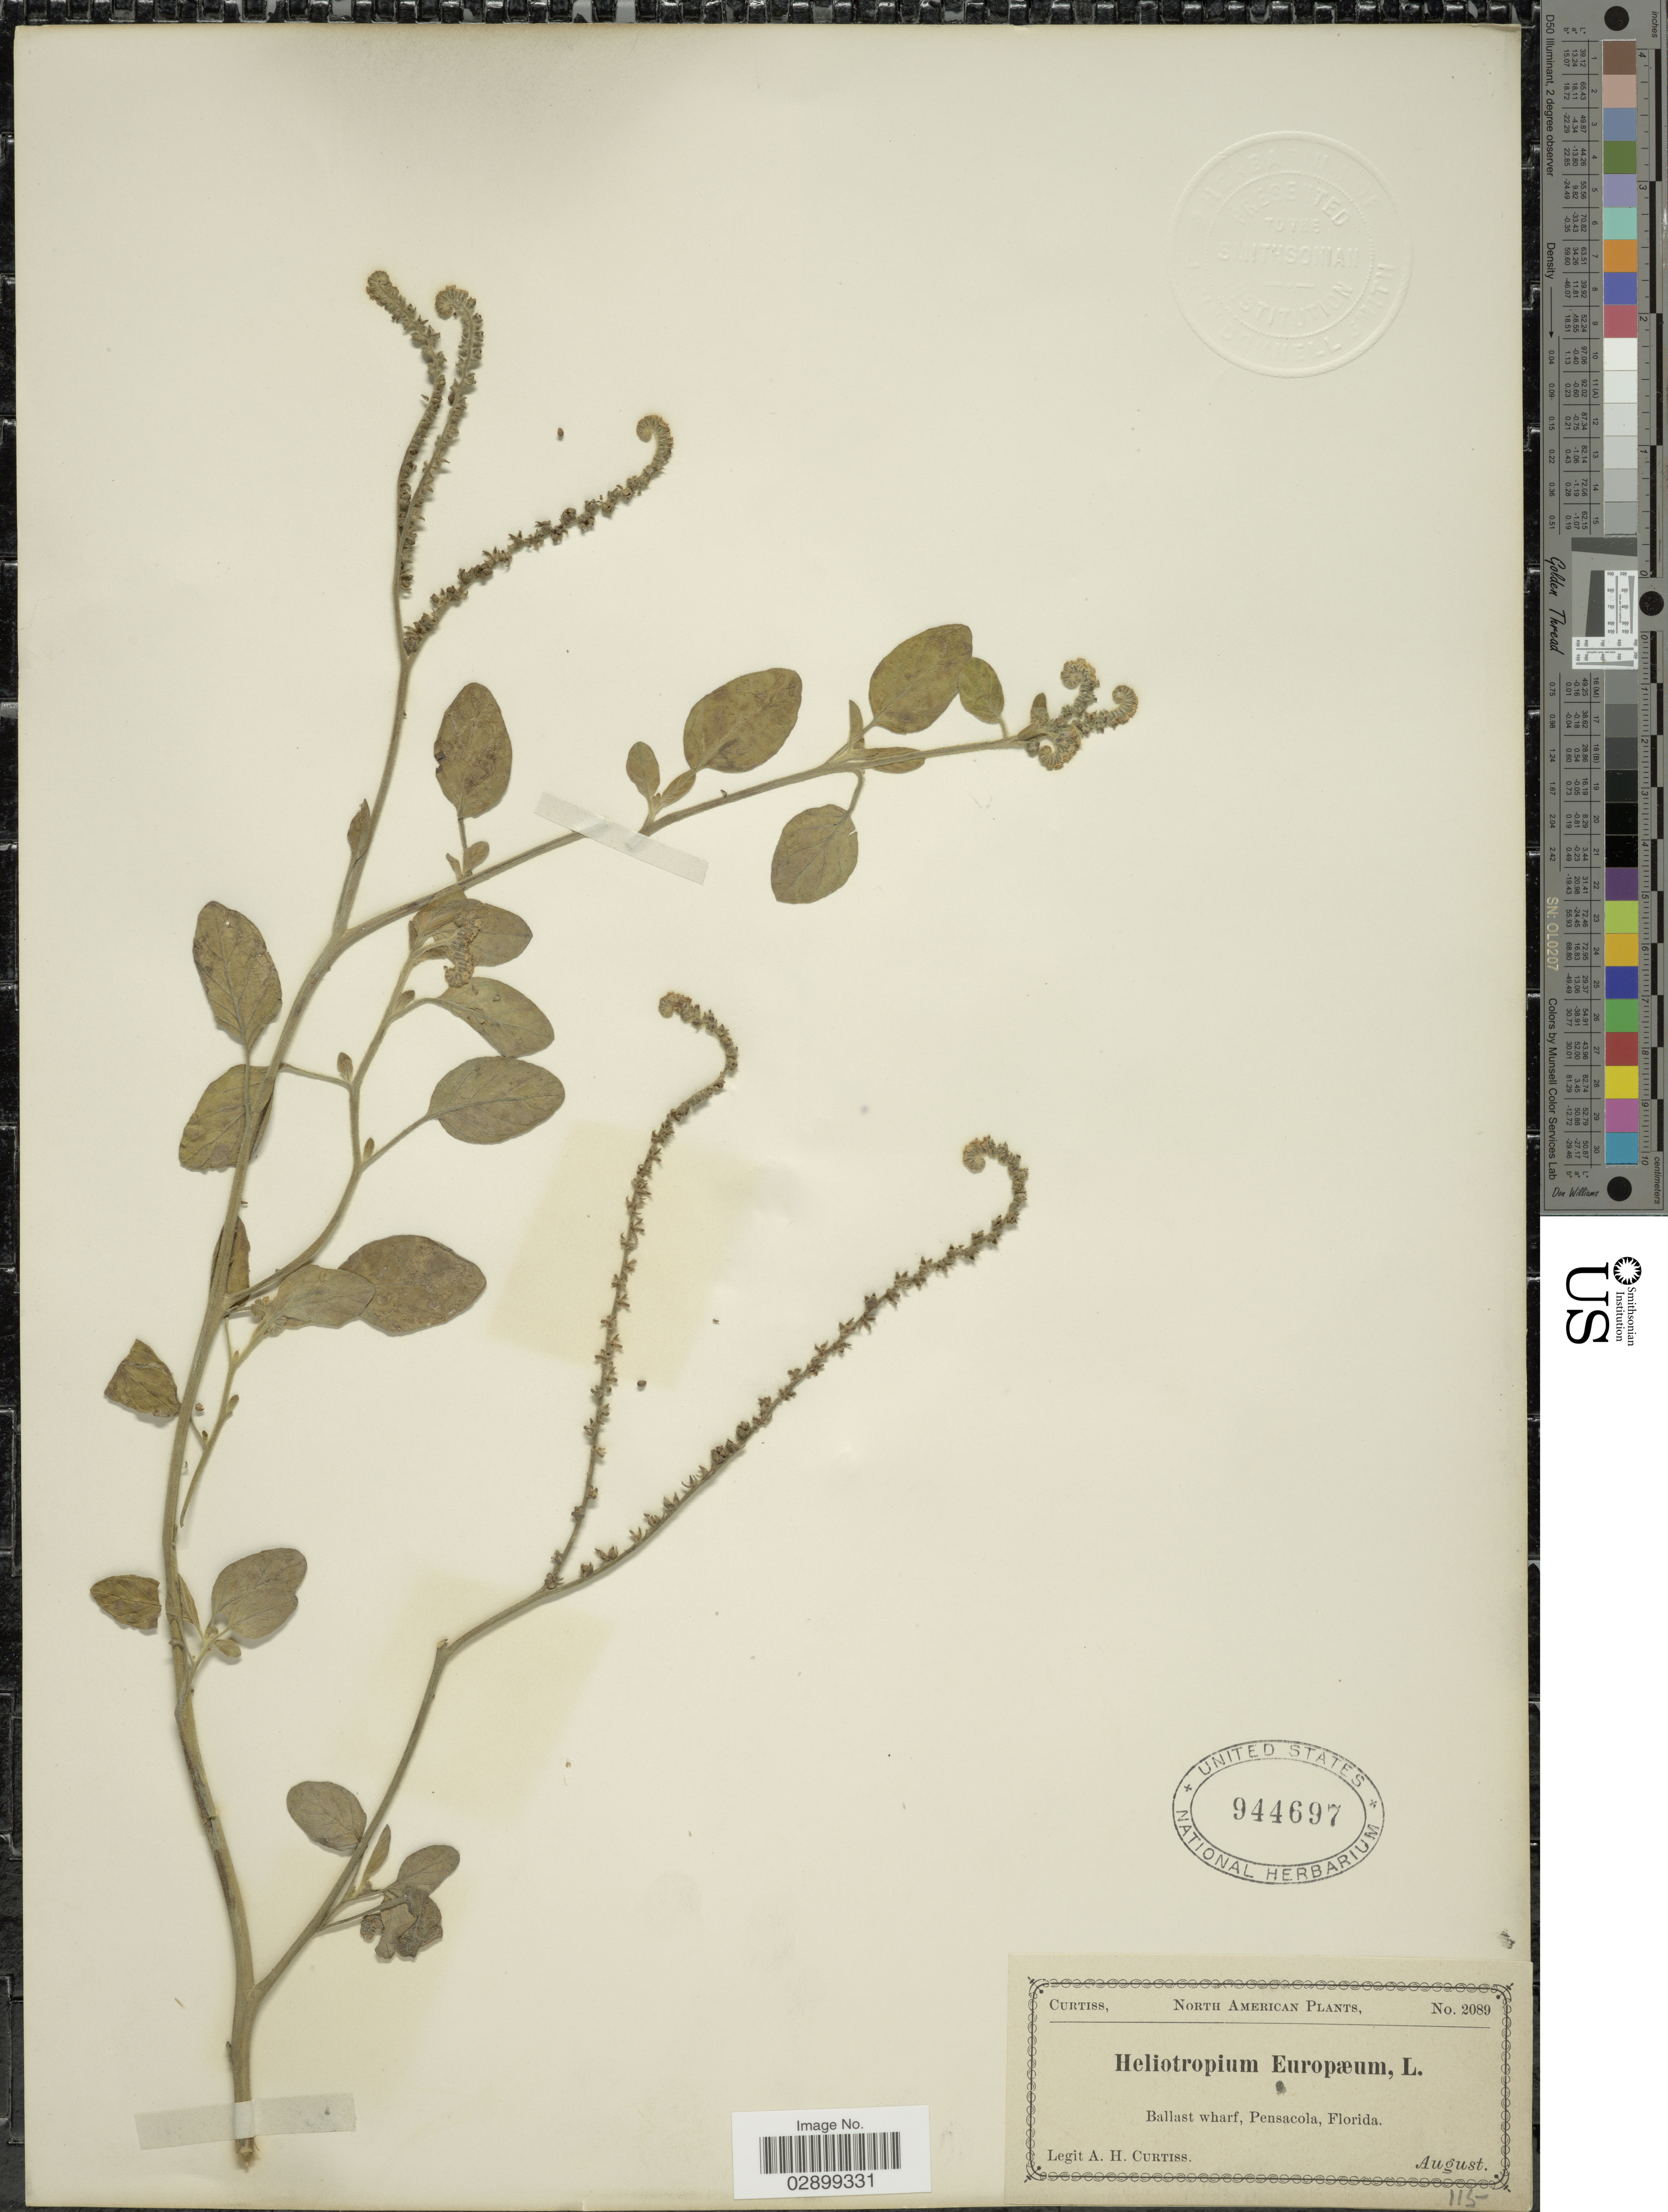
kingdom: Plantae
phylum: Tracheophyta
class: Magnoliopsida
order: Boraginales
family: Heliotropiaceae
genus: Heliotropium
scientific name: Heliotropium europaeum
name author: L.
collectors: A. H. Curtiss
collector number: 2089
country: United States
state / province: Florida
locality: Ballast wharf, Pensacola.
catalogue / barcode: US 944697